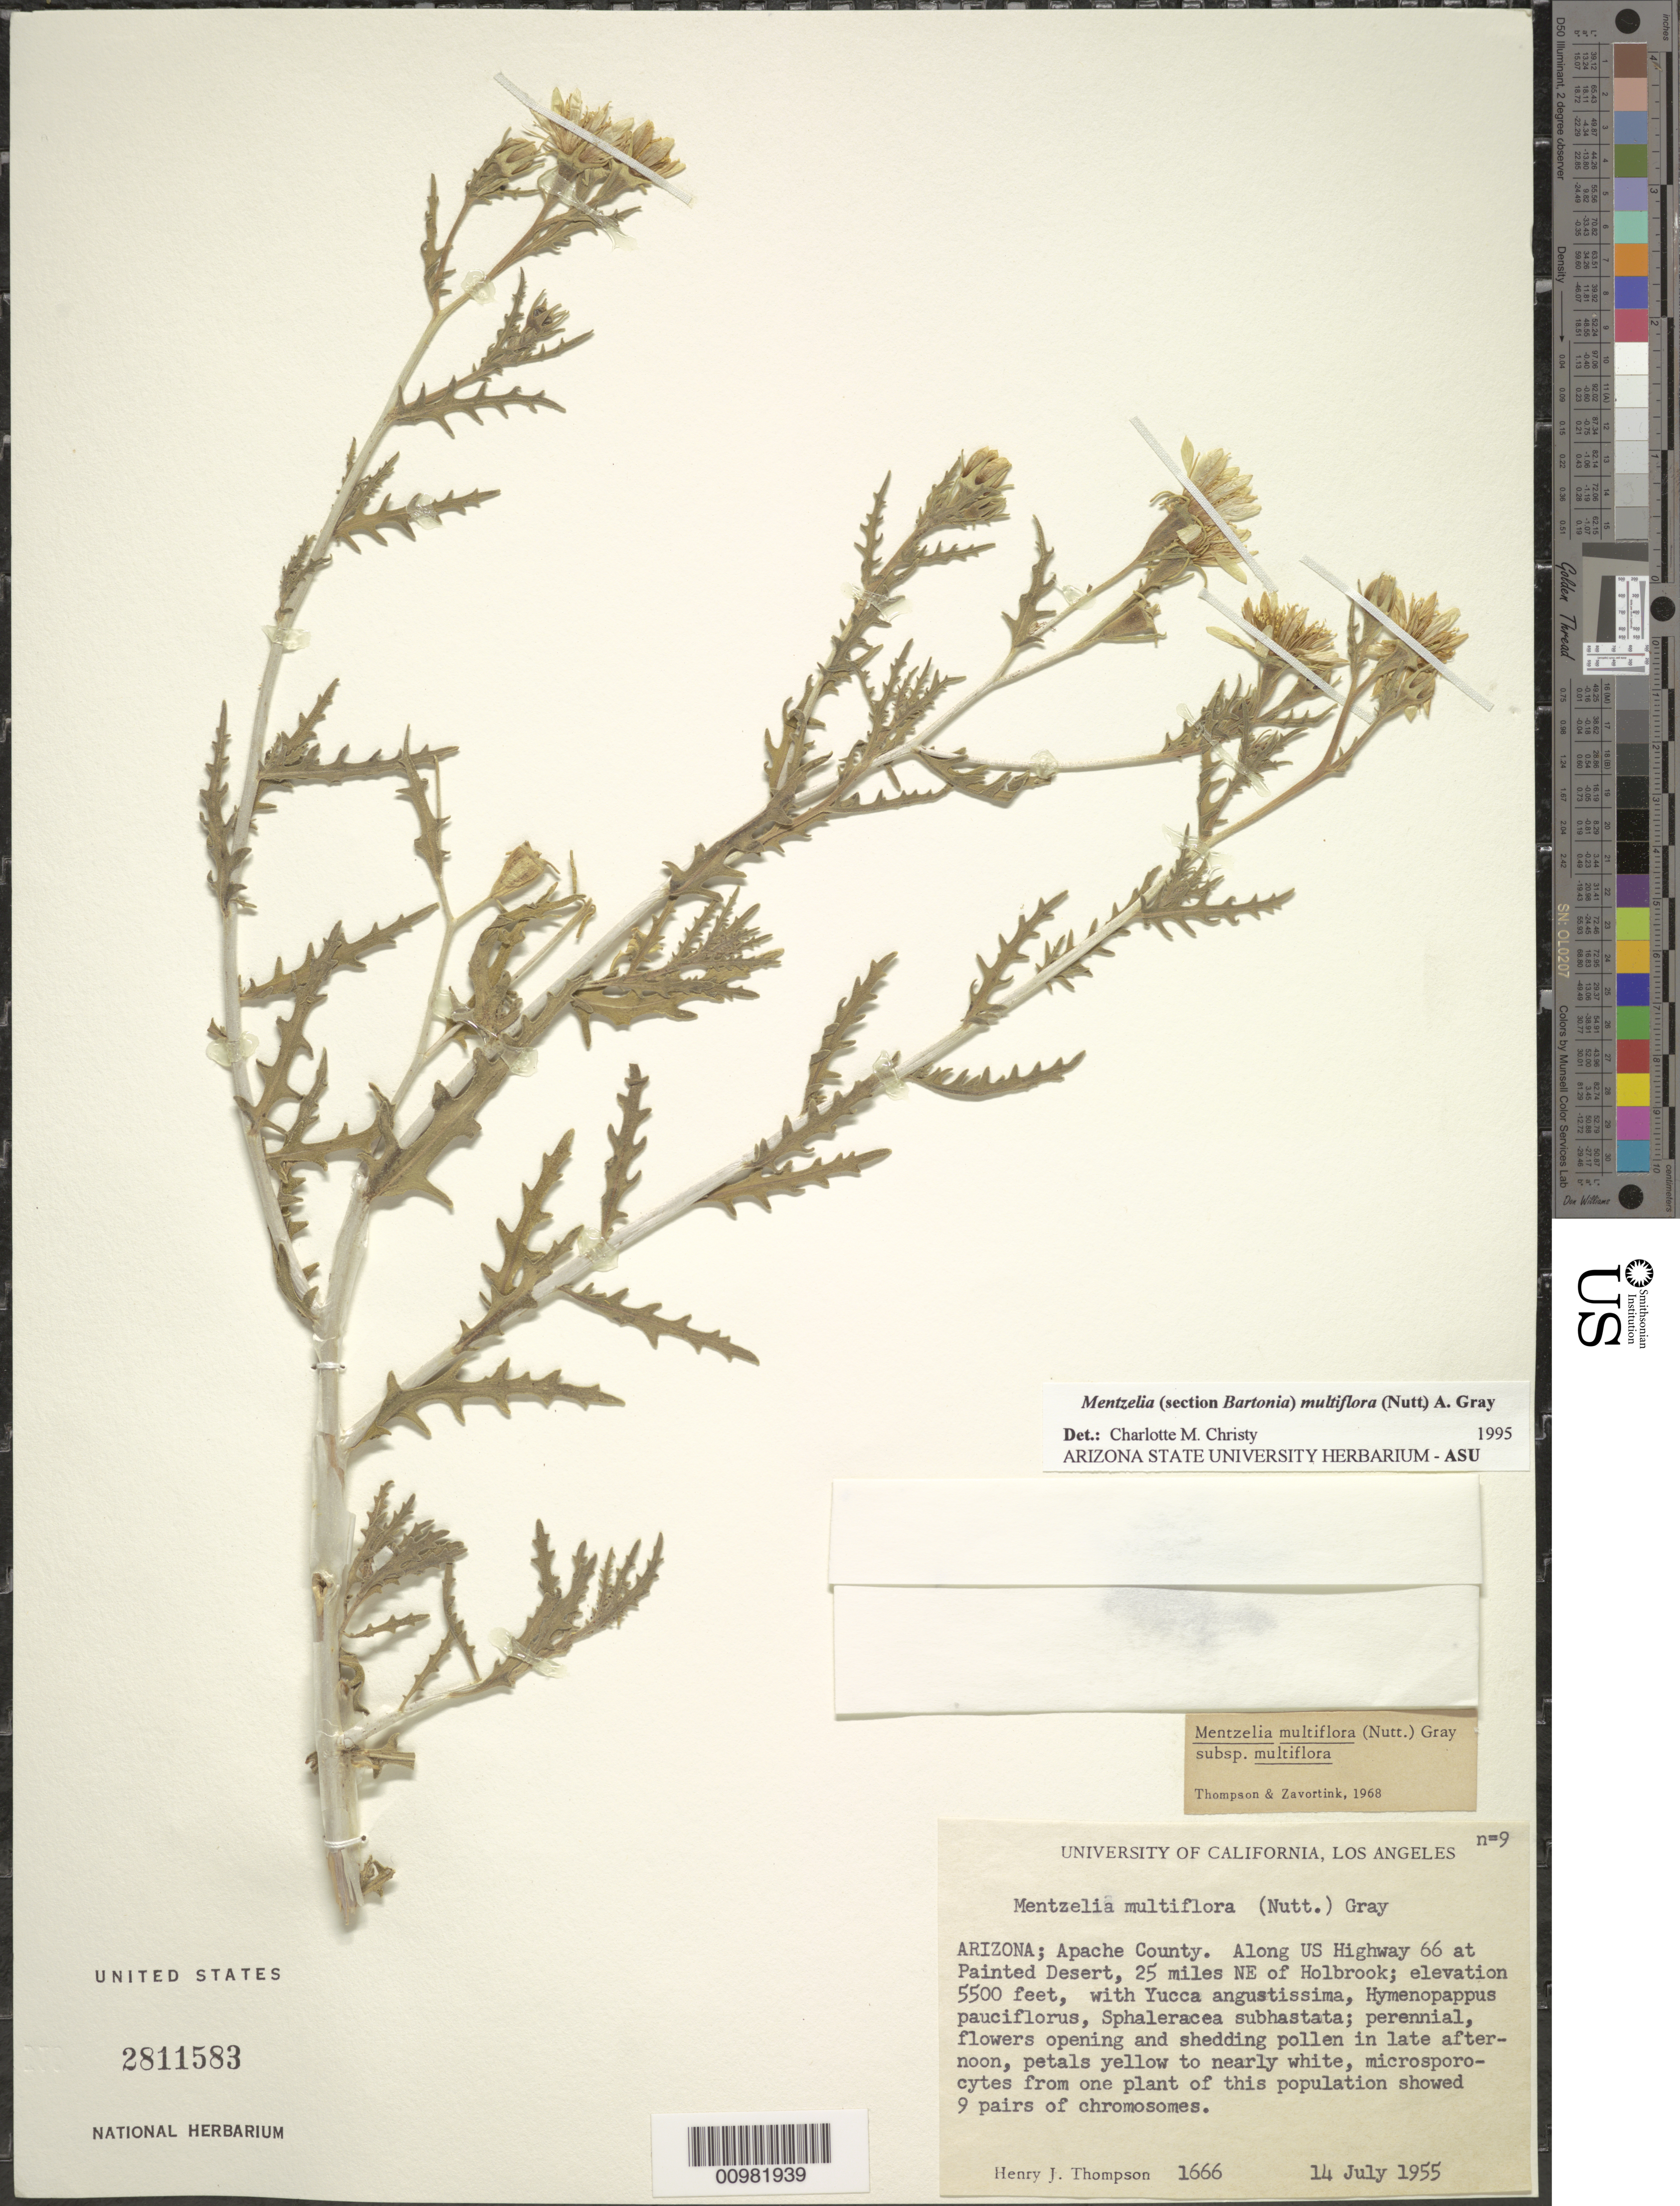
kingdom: Plantae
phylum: Tracheophyta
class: Magnoliopsida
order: Cornales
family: Loasaceae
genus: Mentzelia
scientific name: Mentzelia multiflora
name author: (Nutt.) A. Gray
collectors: H. J. Thompson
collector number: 1666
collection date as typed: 14 Jul 1955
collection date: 1955-07-14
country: United States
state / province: Arizona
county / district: Apache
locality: Along US Highway 66 at Painted Desert; 25 mi. NE. of Holbrook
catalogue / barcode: US 2811583